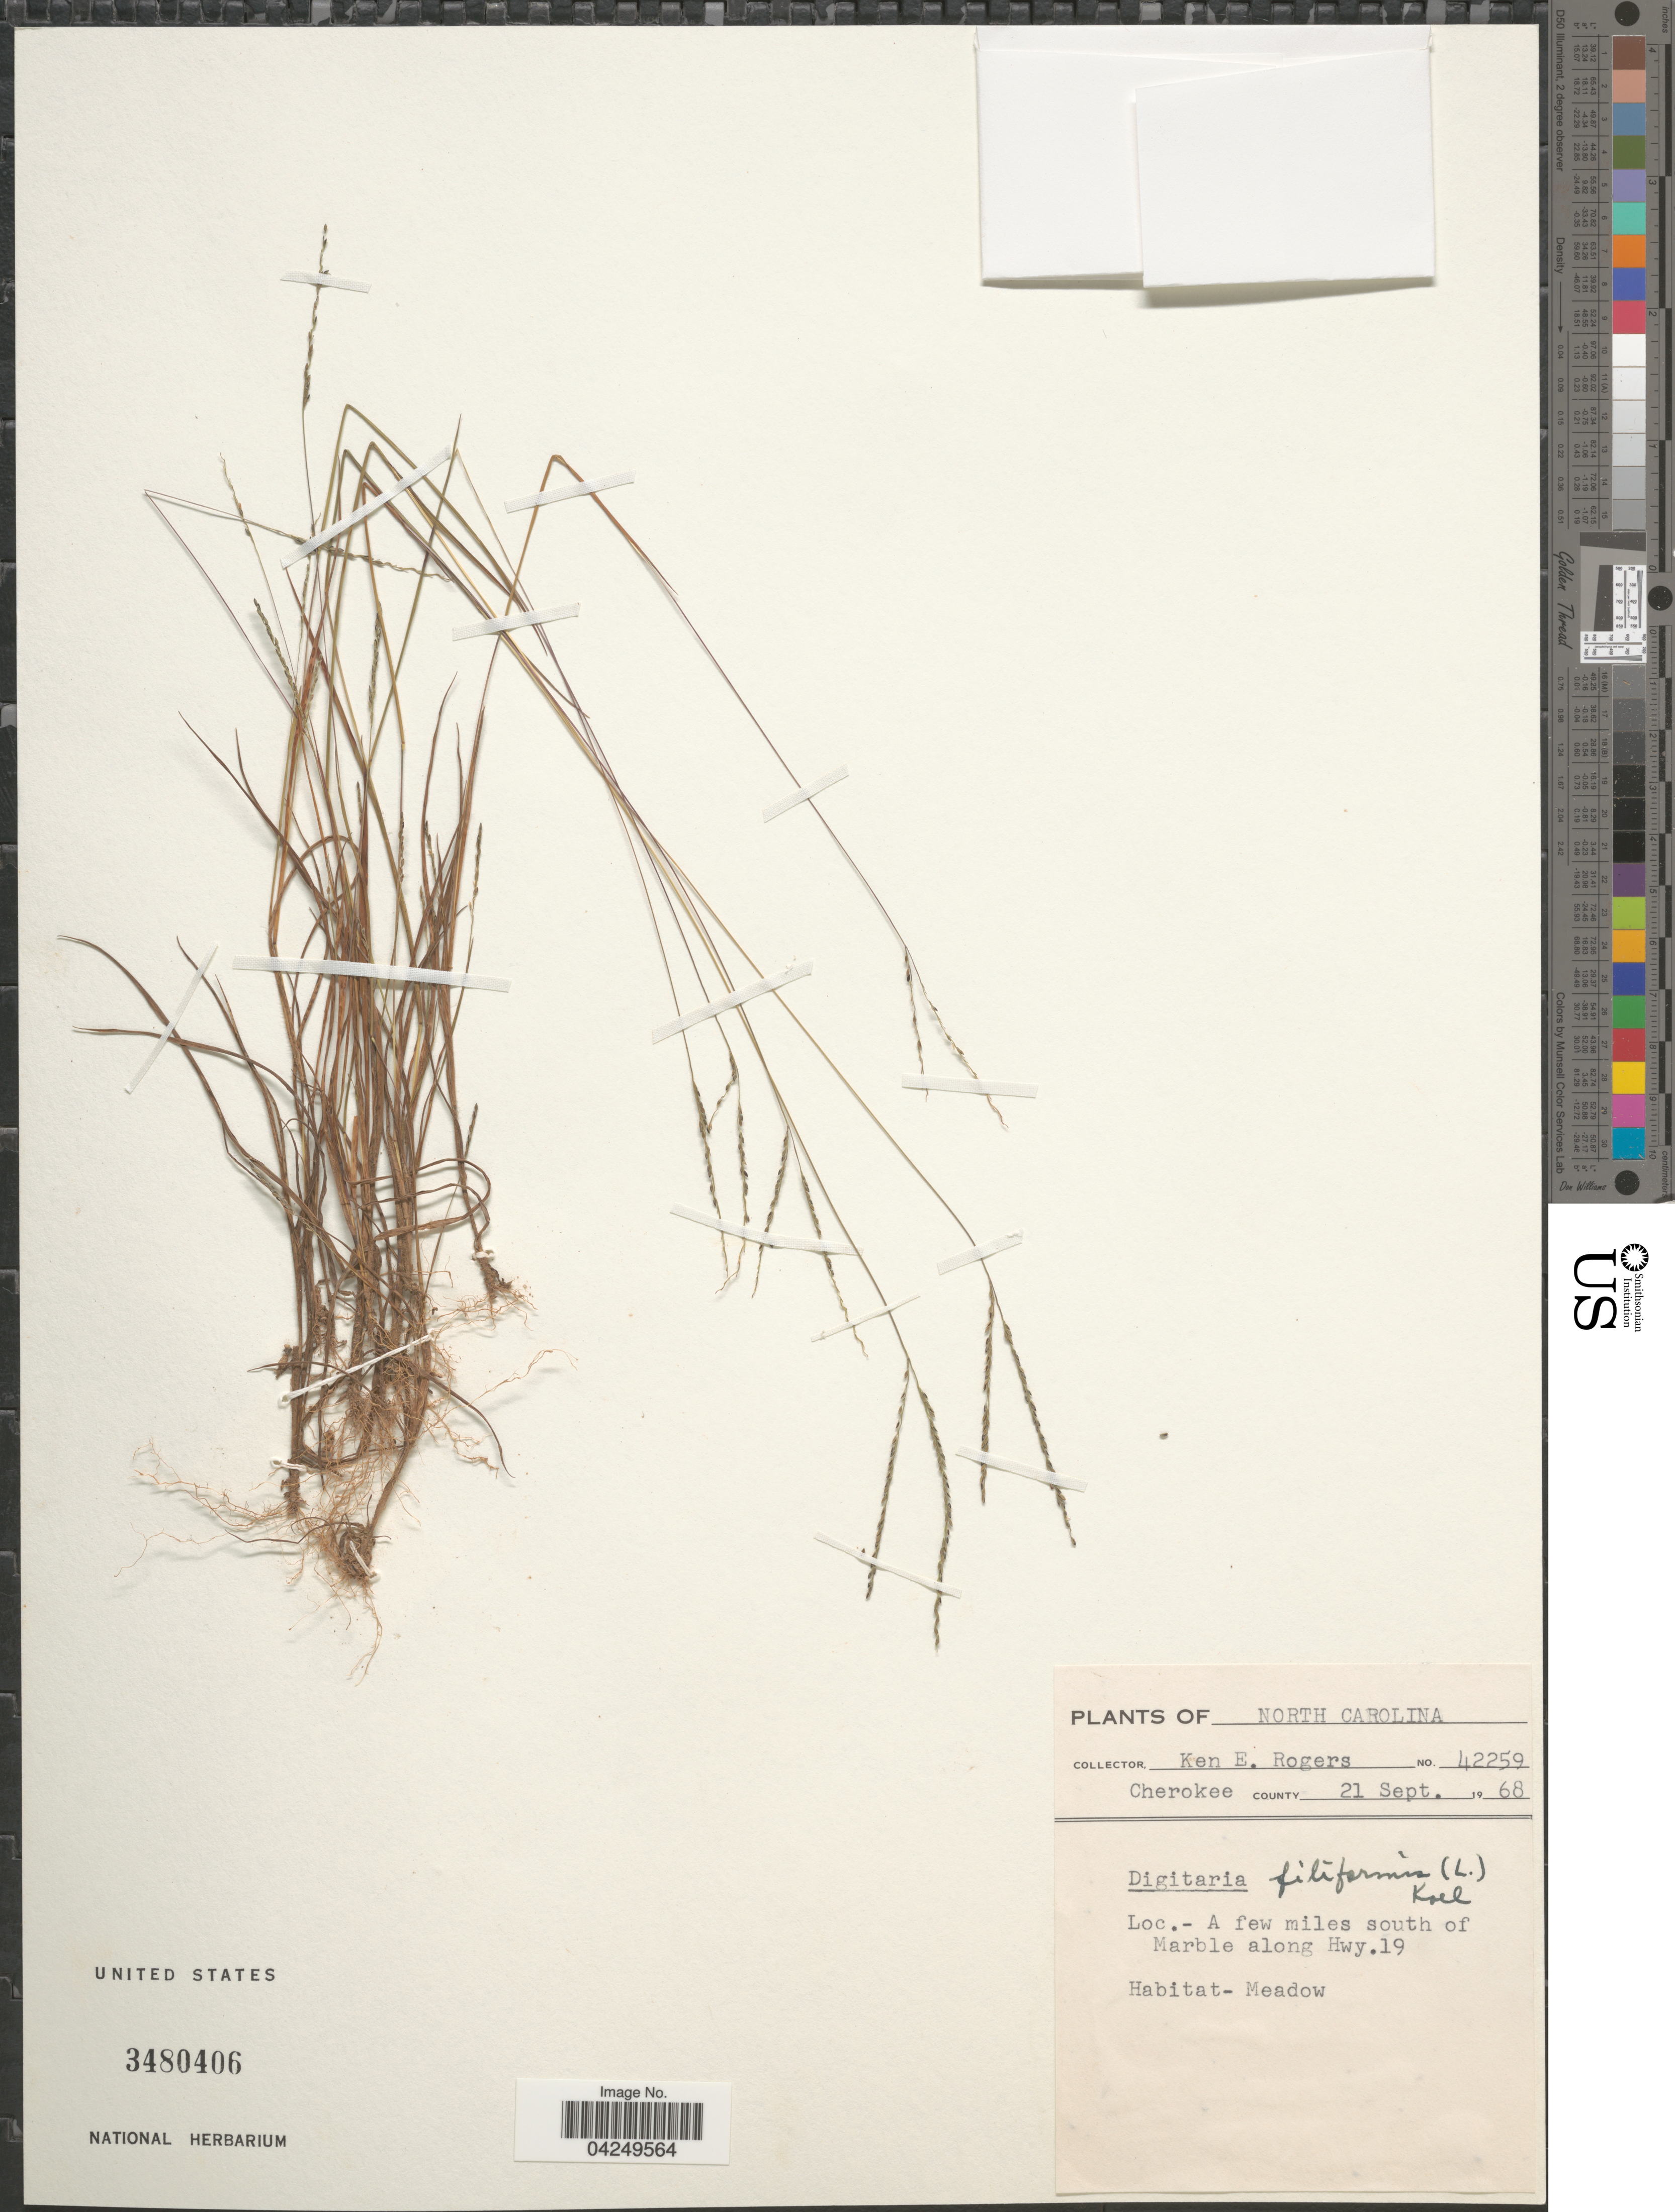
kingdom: Plantae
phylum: Tracheophyta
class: Liliopsida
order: Poales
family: Poaceae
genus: Digitaria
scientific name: Digitaria filiformis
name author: (L.) Koeler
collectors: K. Rogers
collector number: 42259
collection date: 1968-09-21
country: United States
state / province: North Carolina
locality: Cherokee County. A few miles south of Marble along Hwy.19. Meadow.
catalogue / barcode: US 3480406